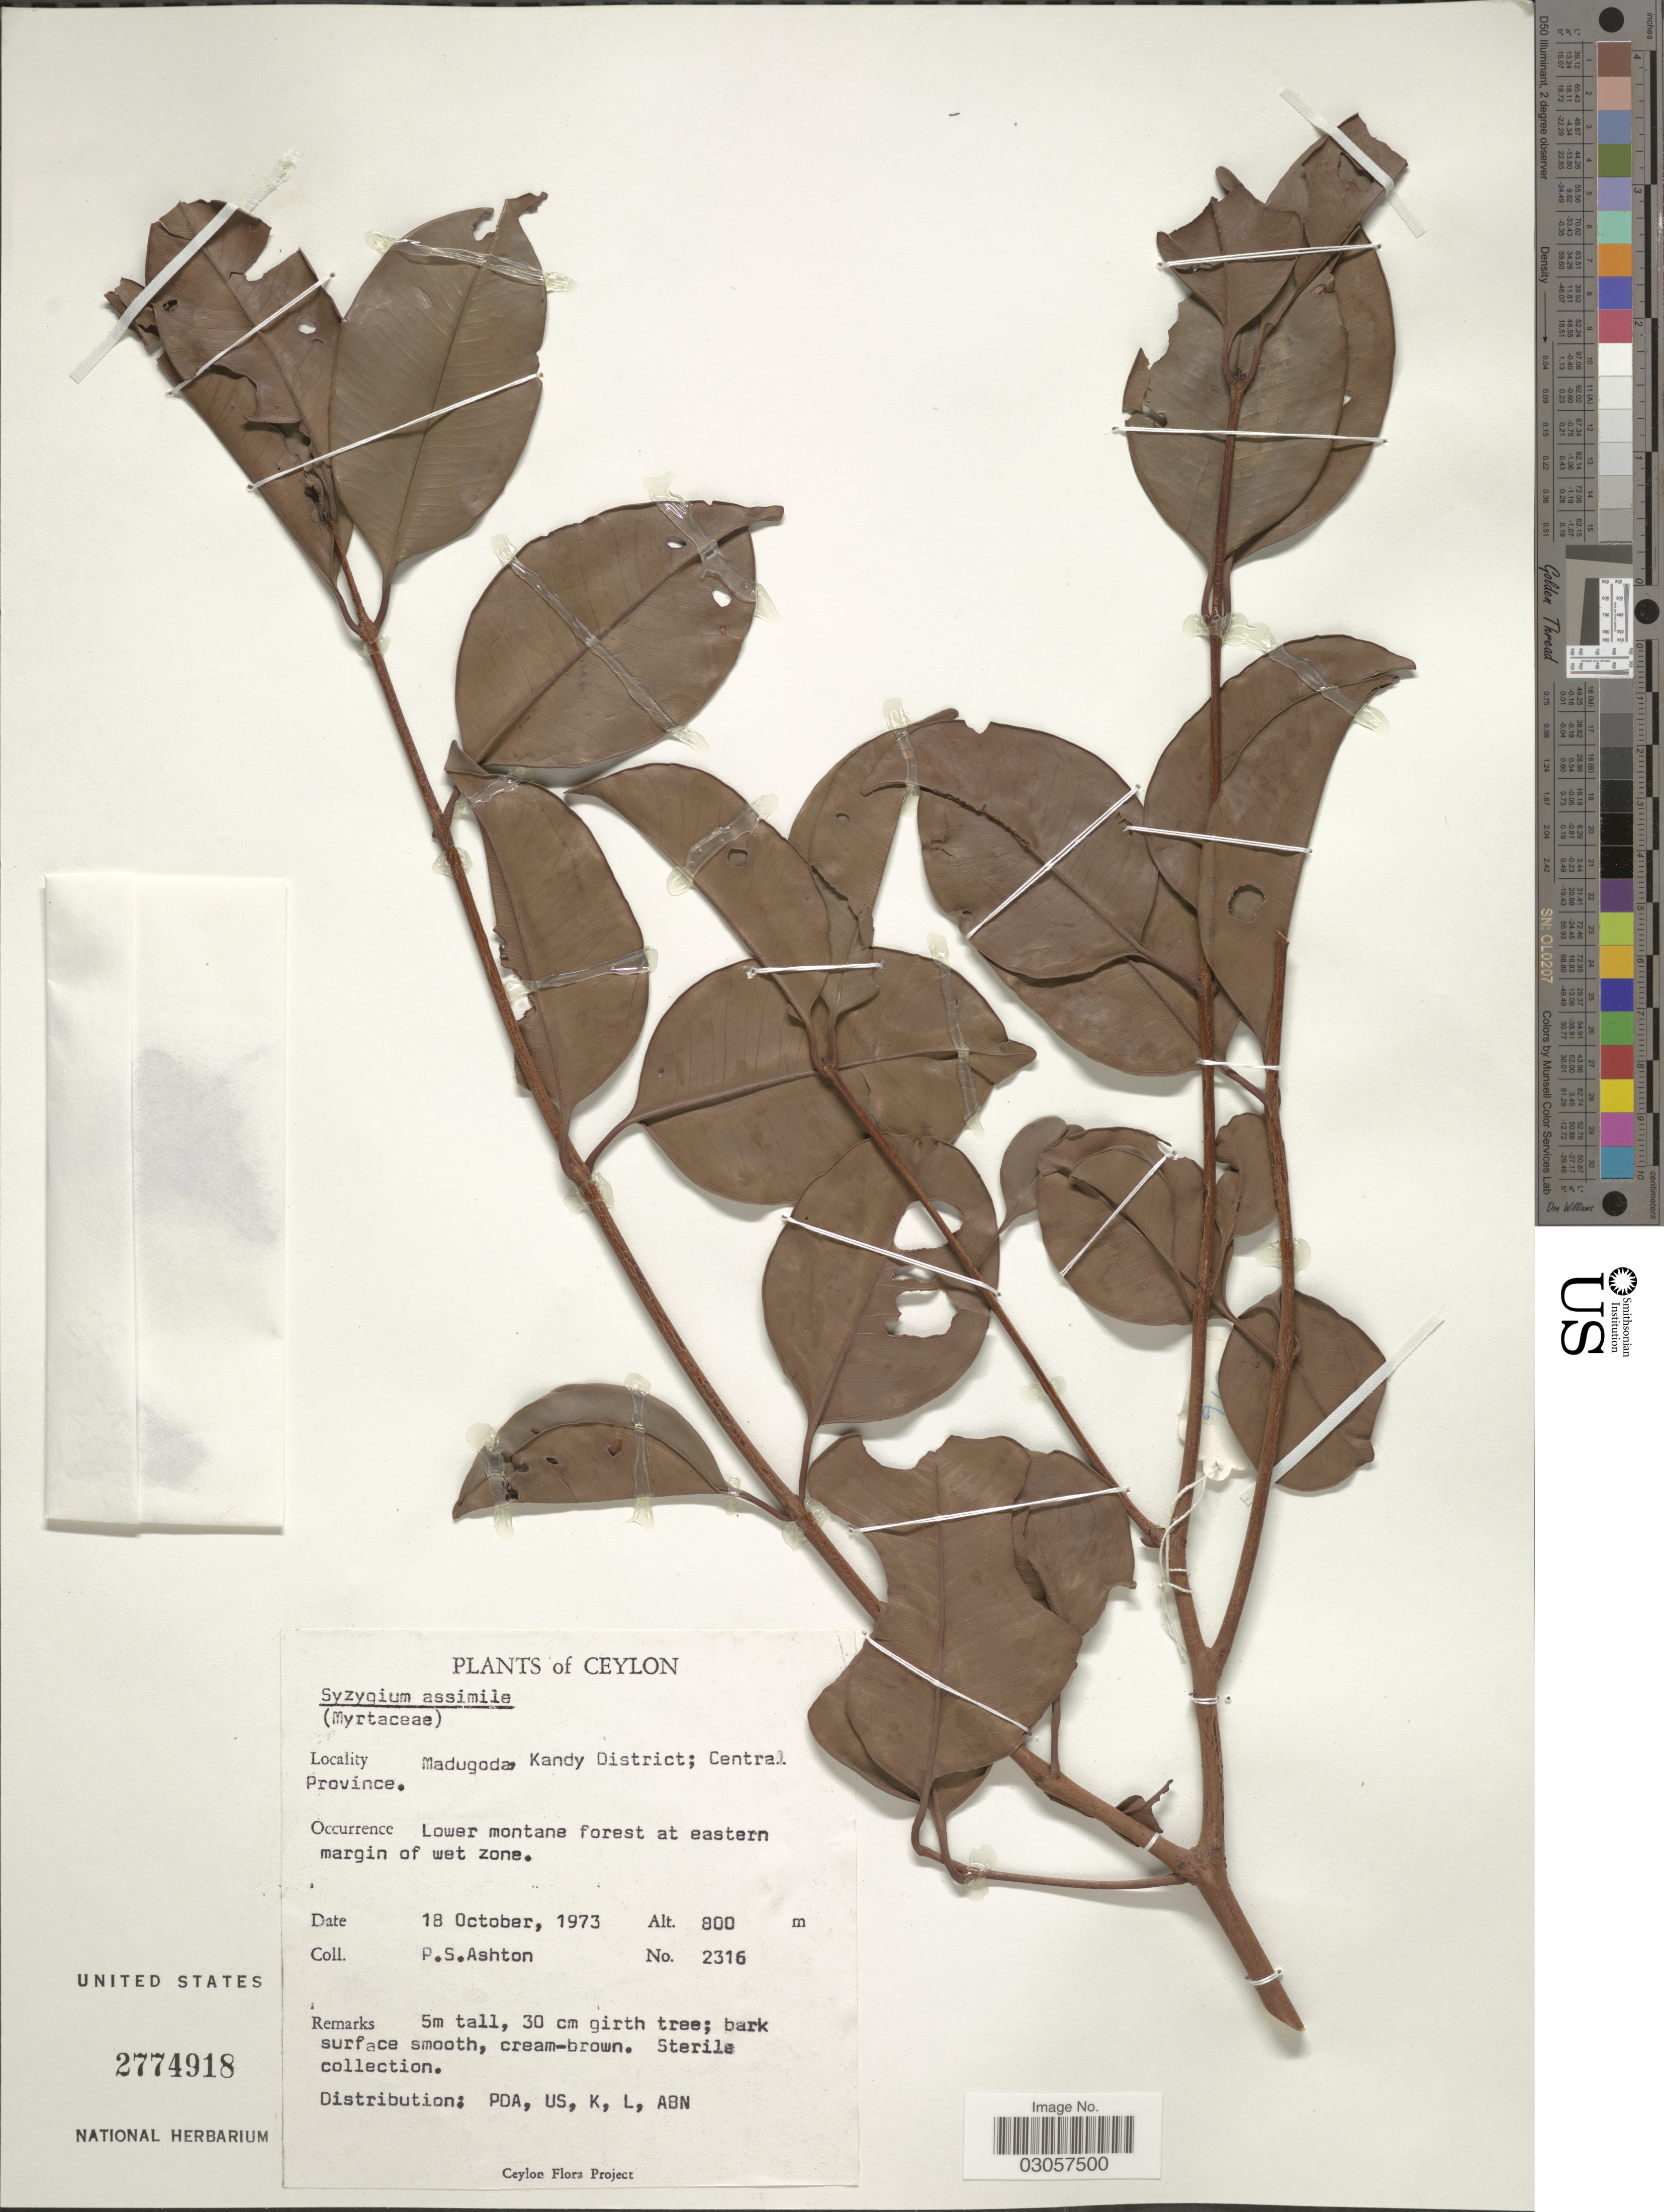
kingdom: Plantae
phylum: Tracheophyta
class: Magnoliopsida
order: Myrtales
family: Myrtaceae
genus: Syzygium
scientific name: Syzygium assimile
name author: Thwaites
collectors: P. S. Ashton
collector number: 2316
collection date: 1973-10-18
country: Sri Lanka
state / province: Central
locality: Ceylon, Madugoda, Kandy District: Central Province, Lower montane forest at eastern margin of wet zone.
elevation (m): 800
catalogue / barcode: US 2774918